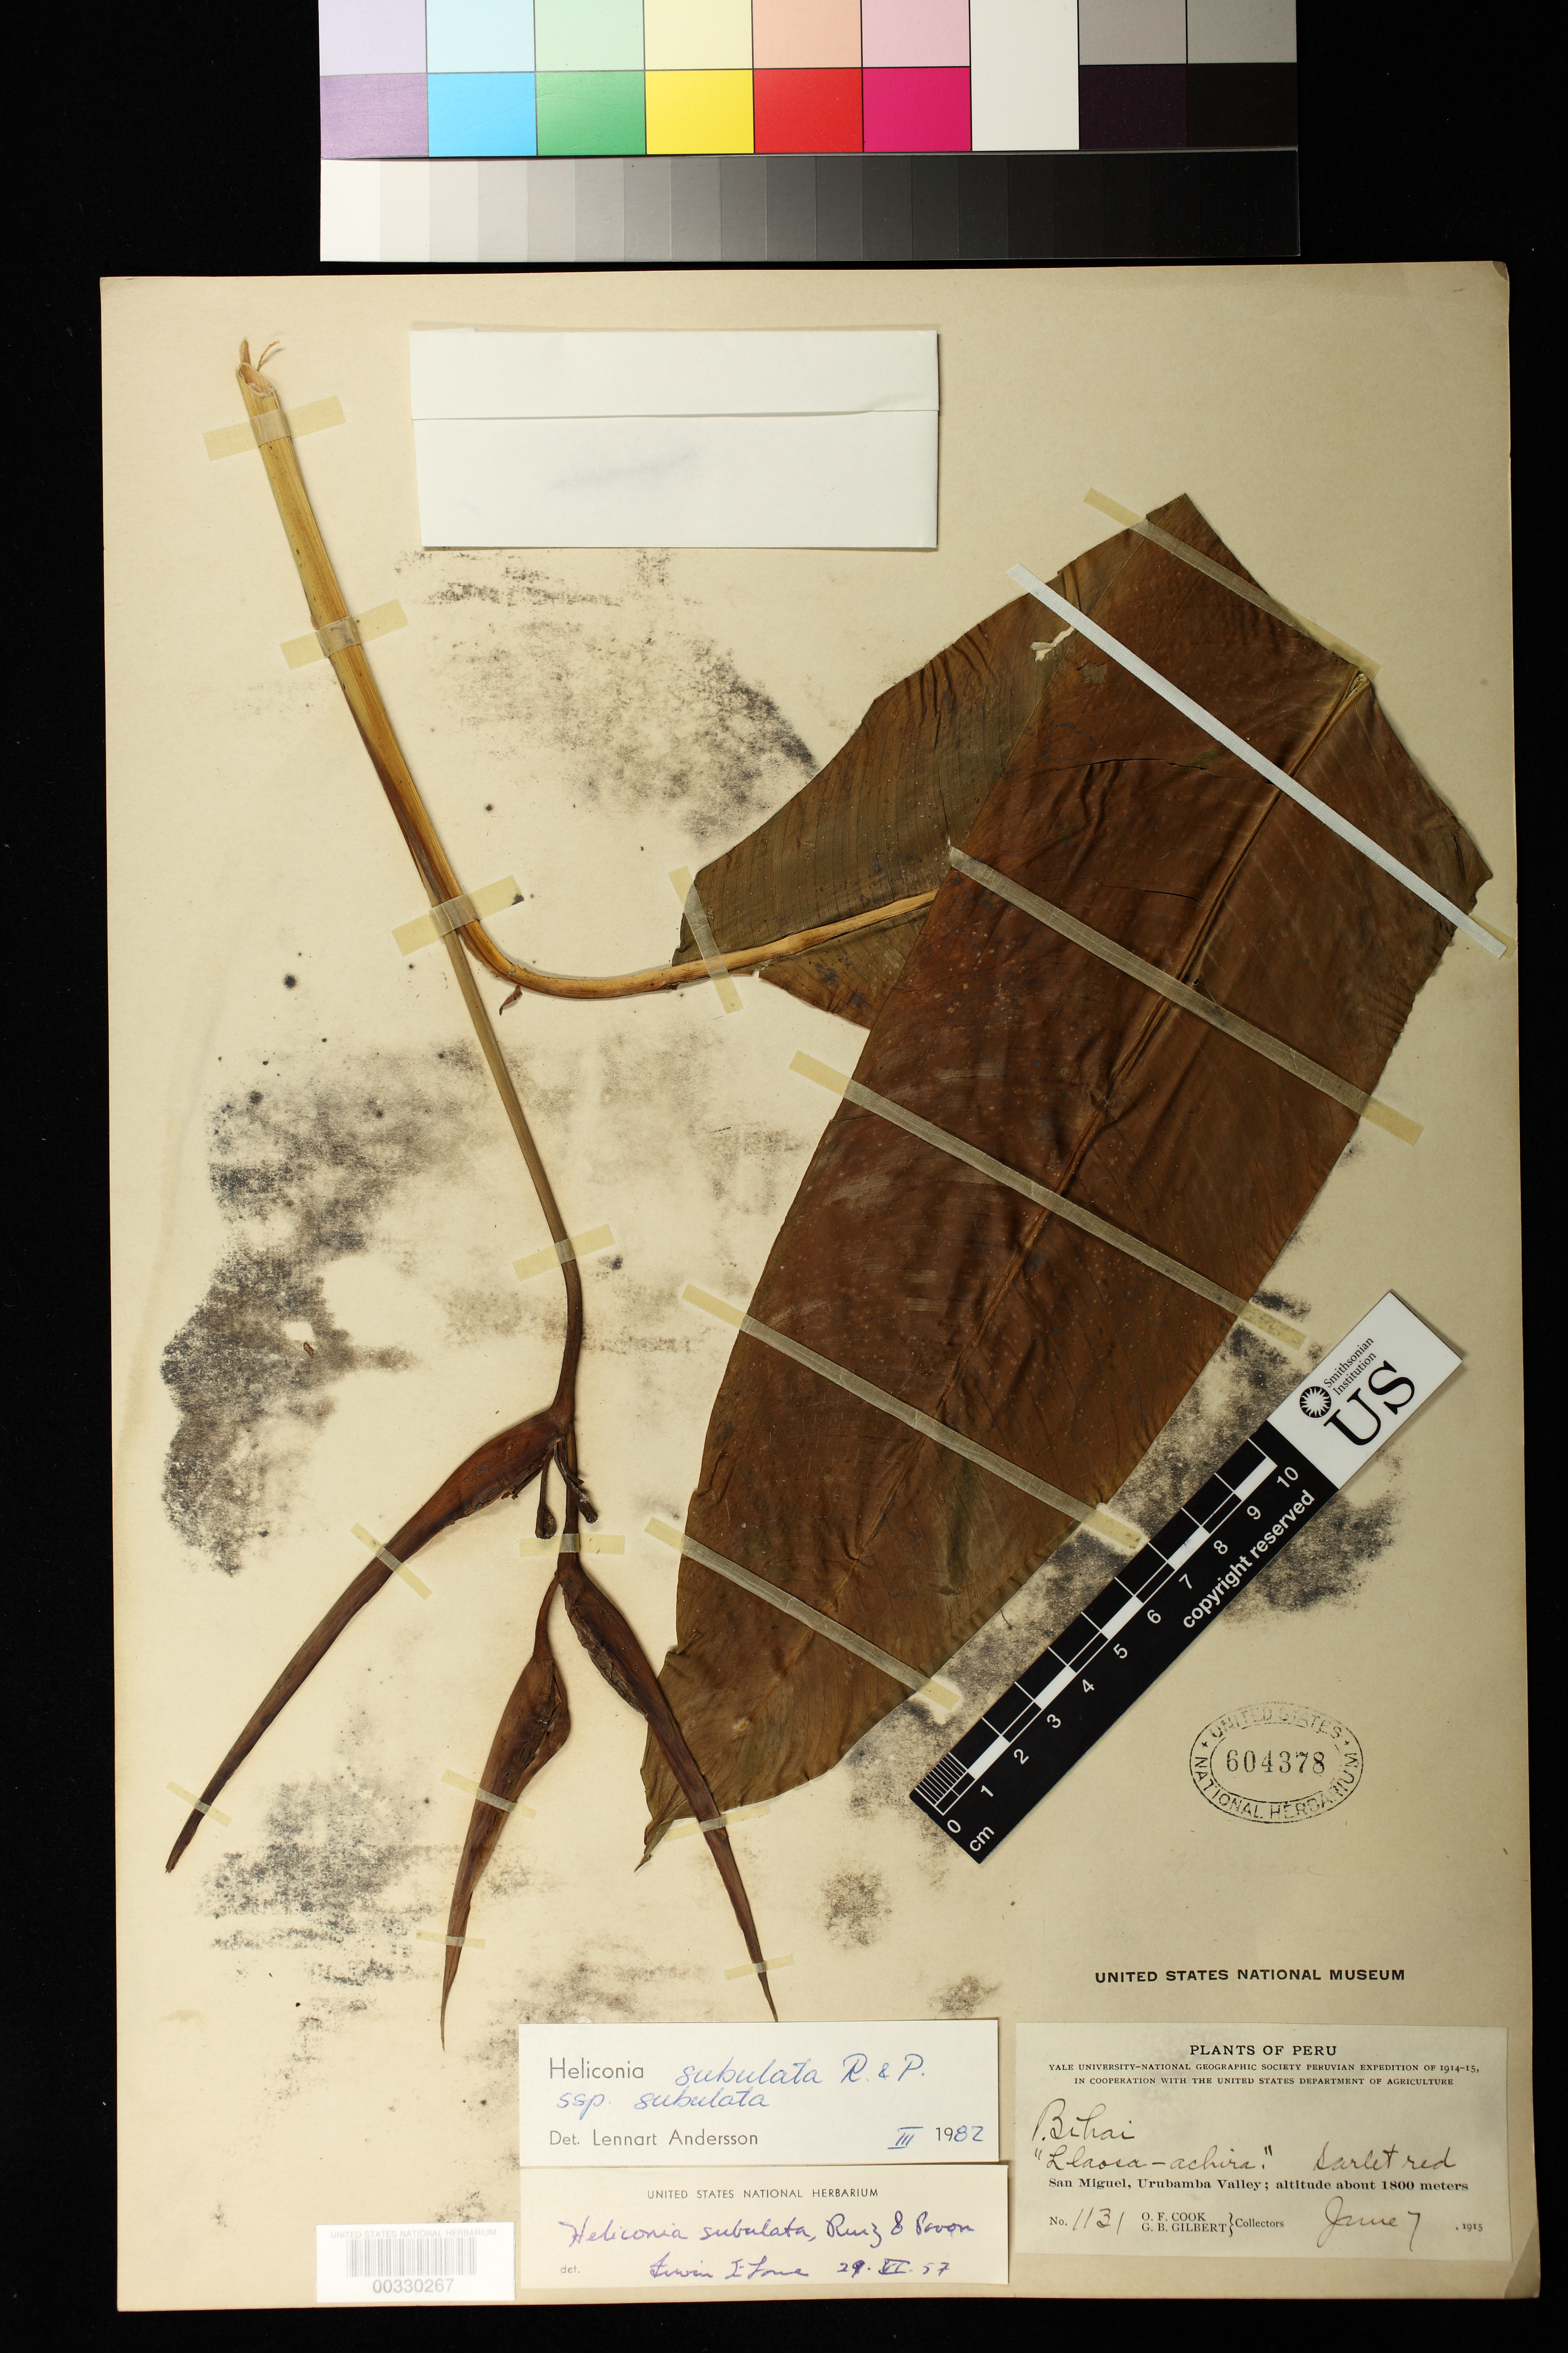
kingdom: Plantae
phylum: Tracheophyta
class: Liliopsida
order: Zingiberales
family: Heliconiaceae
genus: Heliconia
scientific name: Heliconia subulata subsp. subulata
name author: Ruiz & Pav.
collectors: O. F. Cook & G. B. Gilbert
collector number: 1131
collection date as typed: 07 Jun 1915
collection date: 1915-06-07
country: Peru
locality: San Miguel, Urubamba Valley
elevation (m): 1800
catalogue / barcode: US 604378